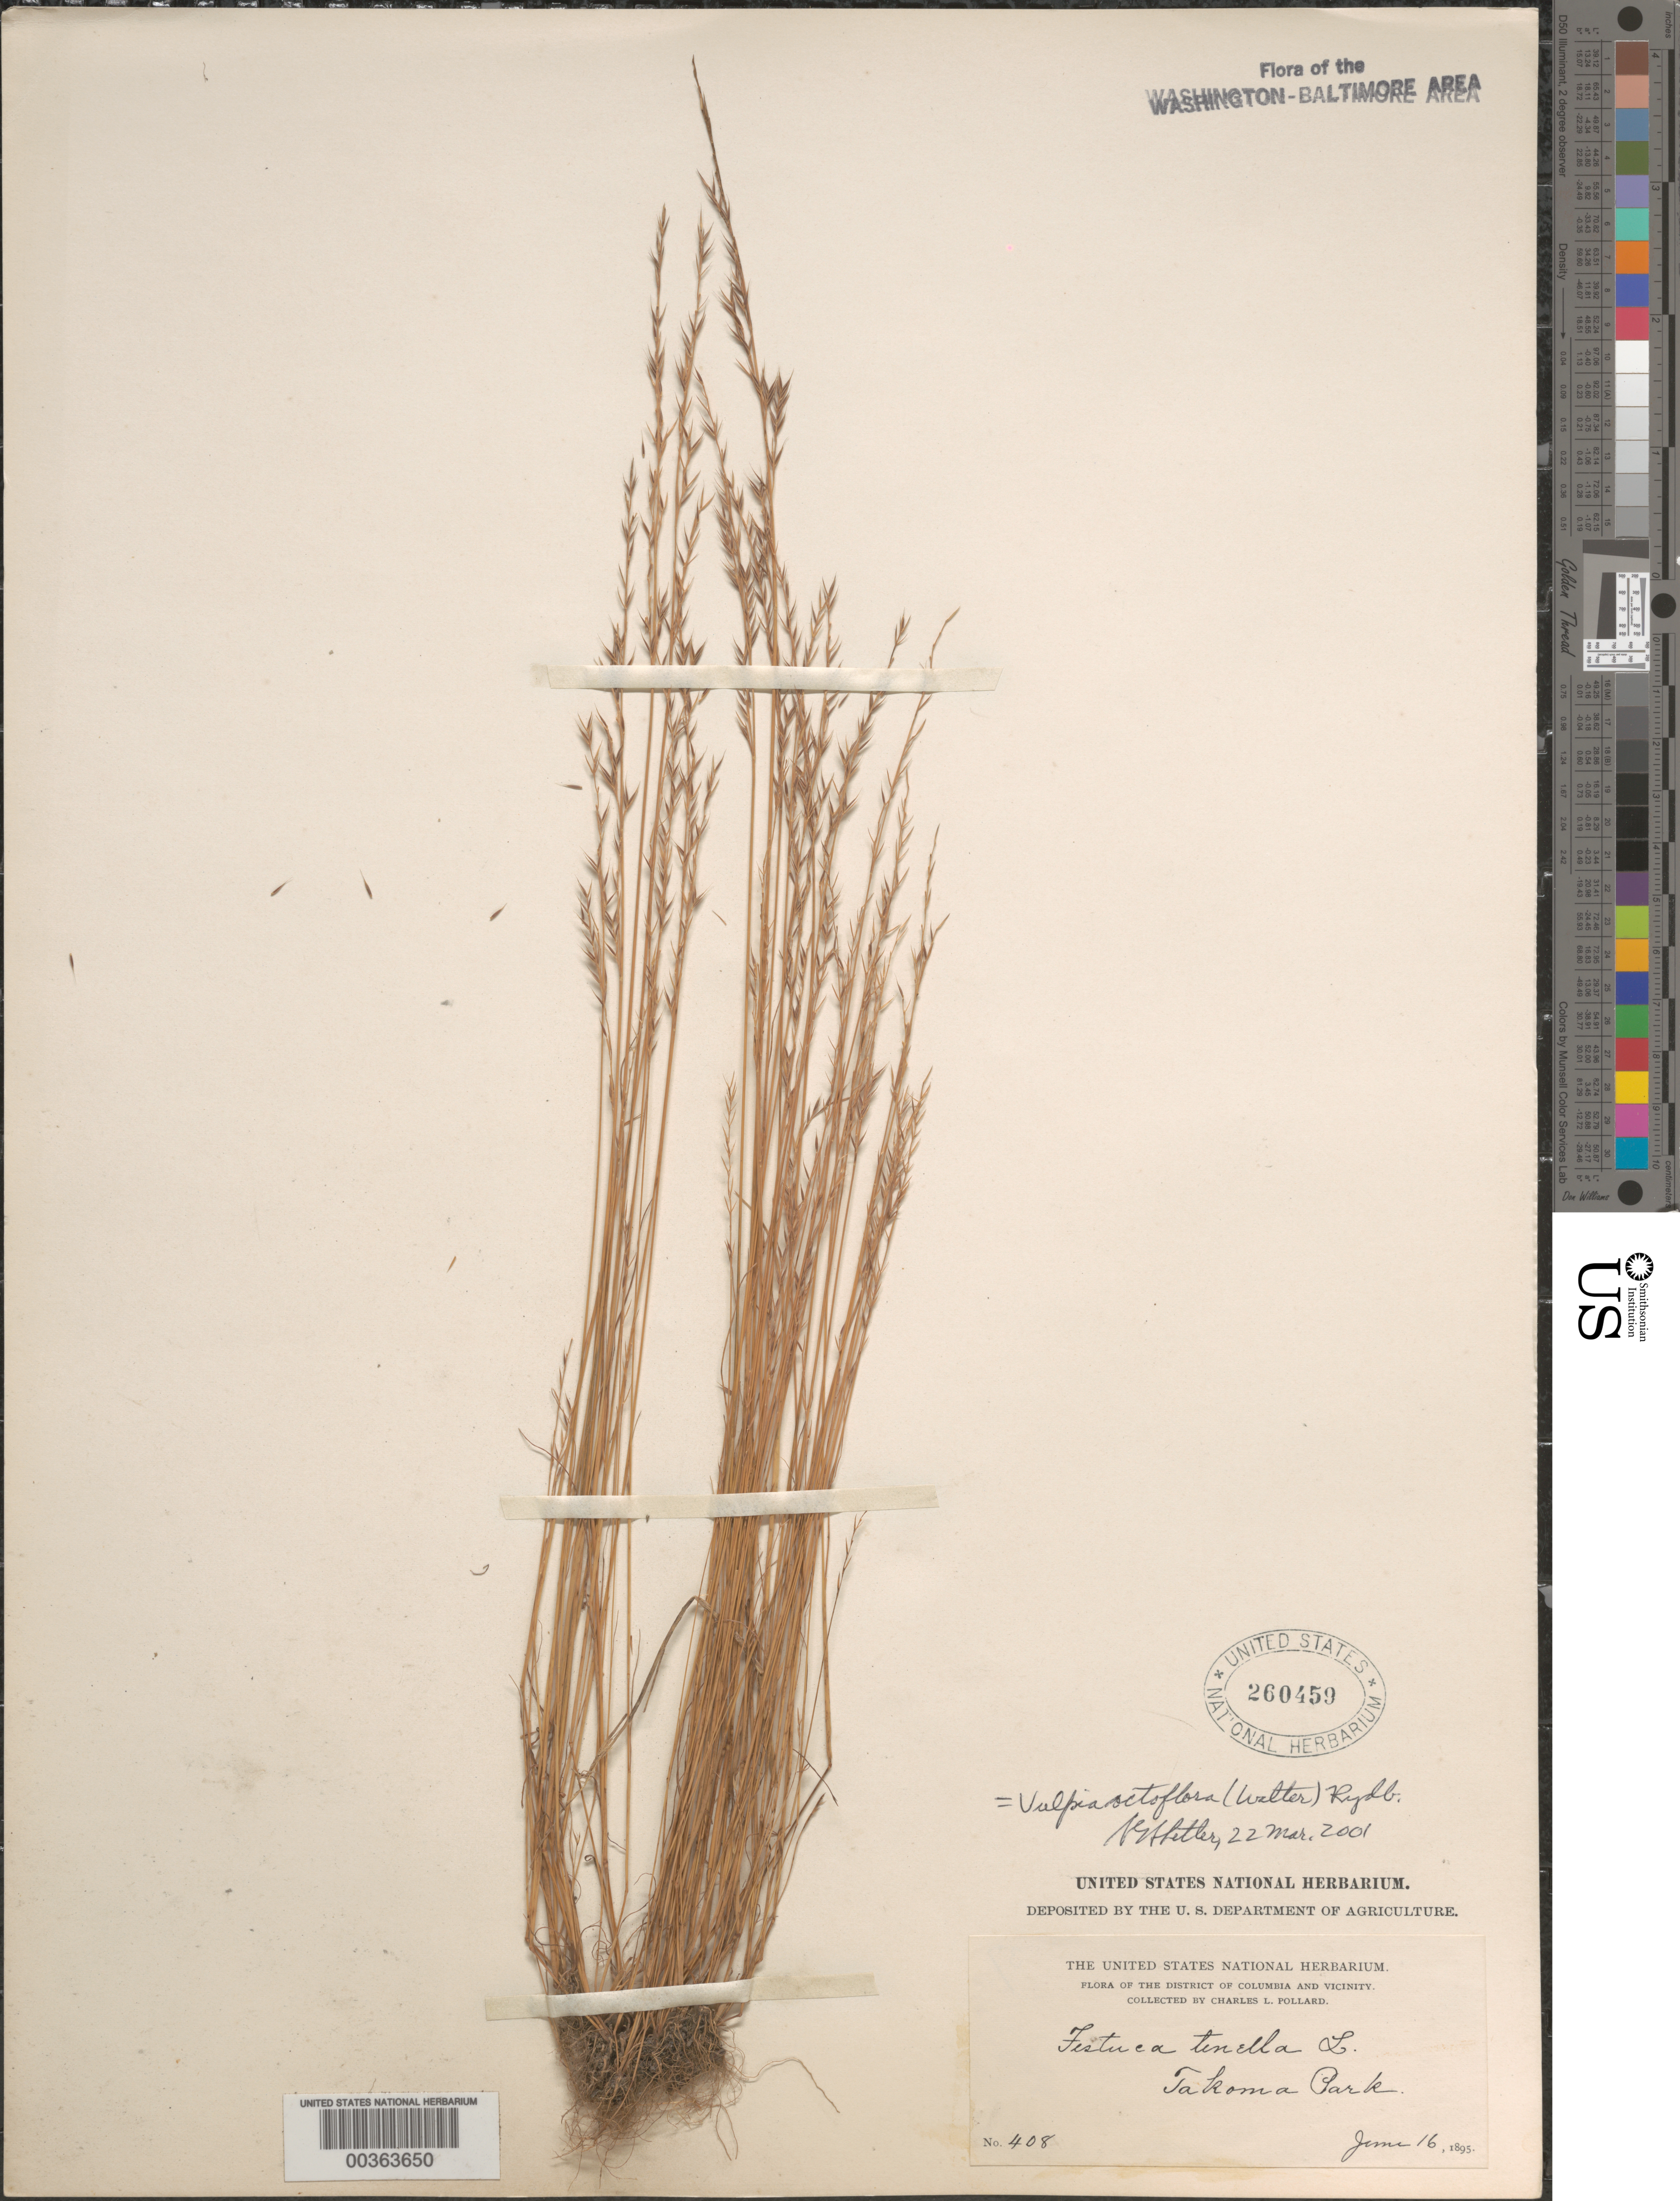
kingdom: Plantae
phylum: Tracheophyta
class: Liliopsida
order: Poales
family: Poaceae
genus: Vulpia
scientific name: Vulpia octoflora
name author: (Walter) Rydb.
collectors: C. L. Pollard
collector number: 408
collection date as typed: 17 Jun 1895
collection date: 1895-06-17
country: United States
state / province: District of Columbia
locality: N of Takoma Park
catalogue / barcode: US 260459